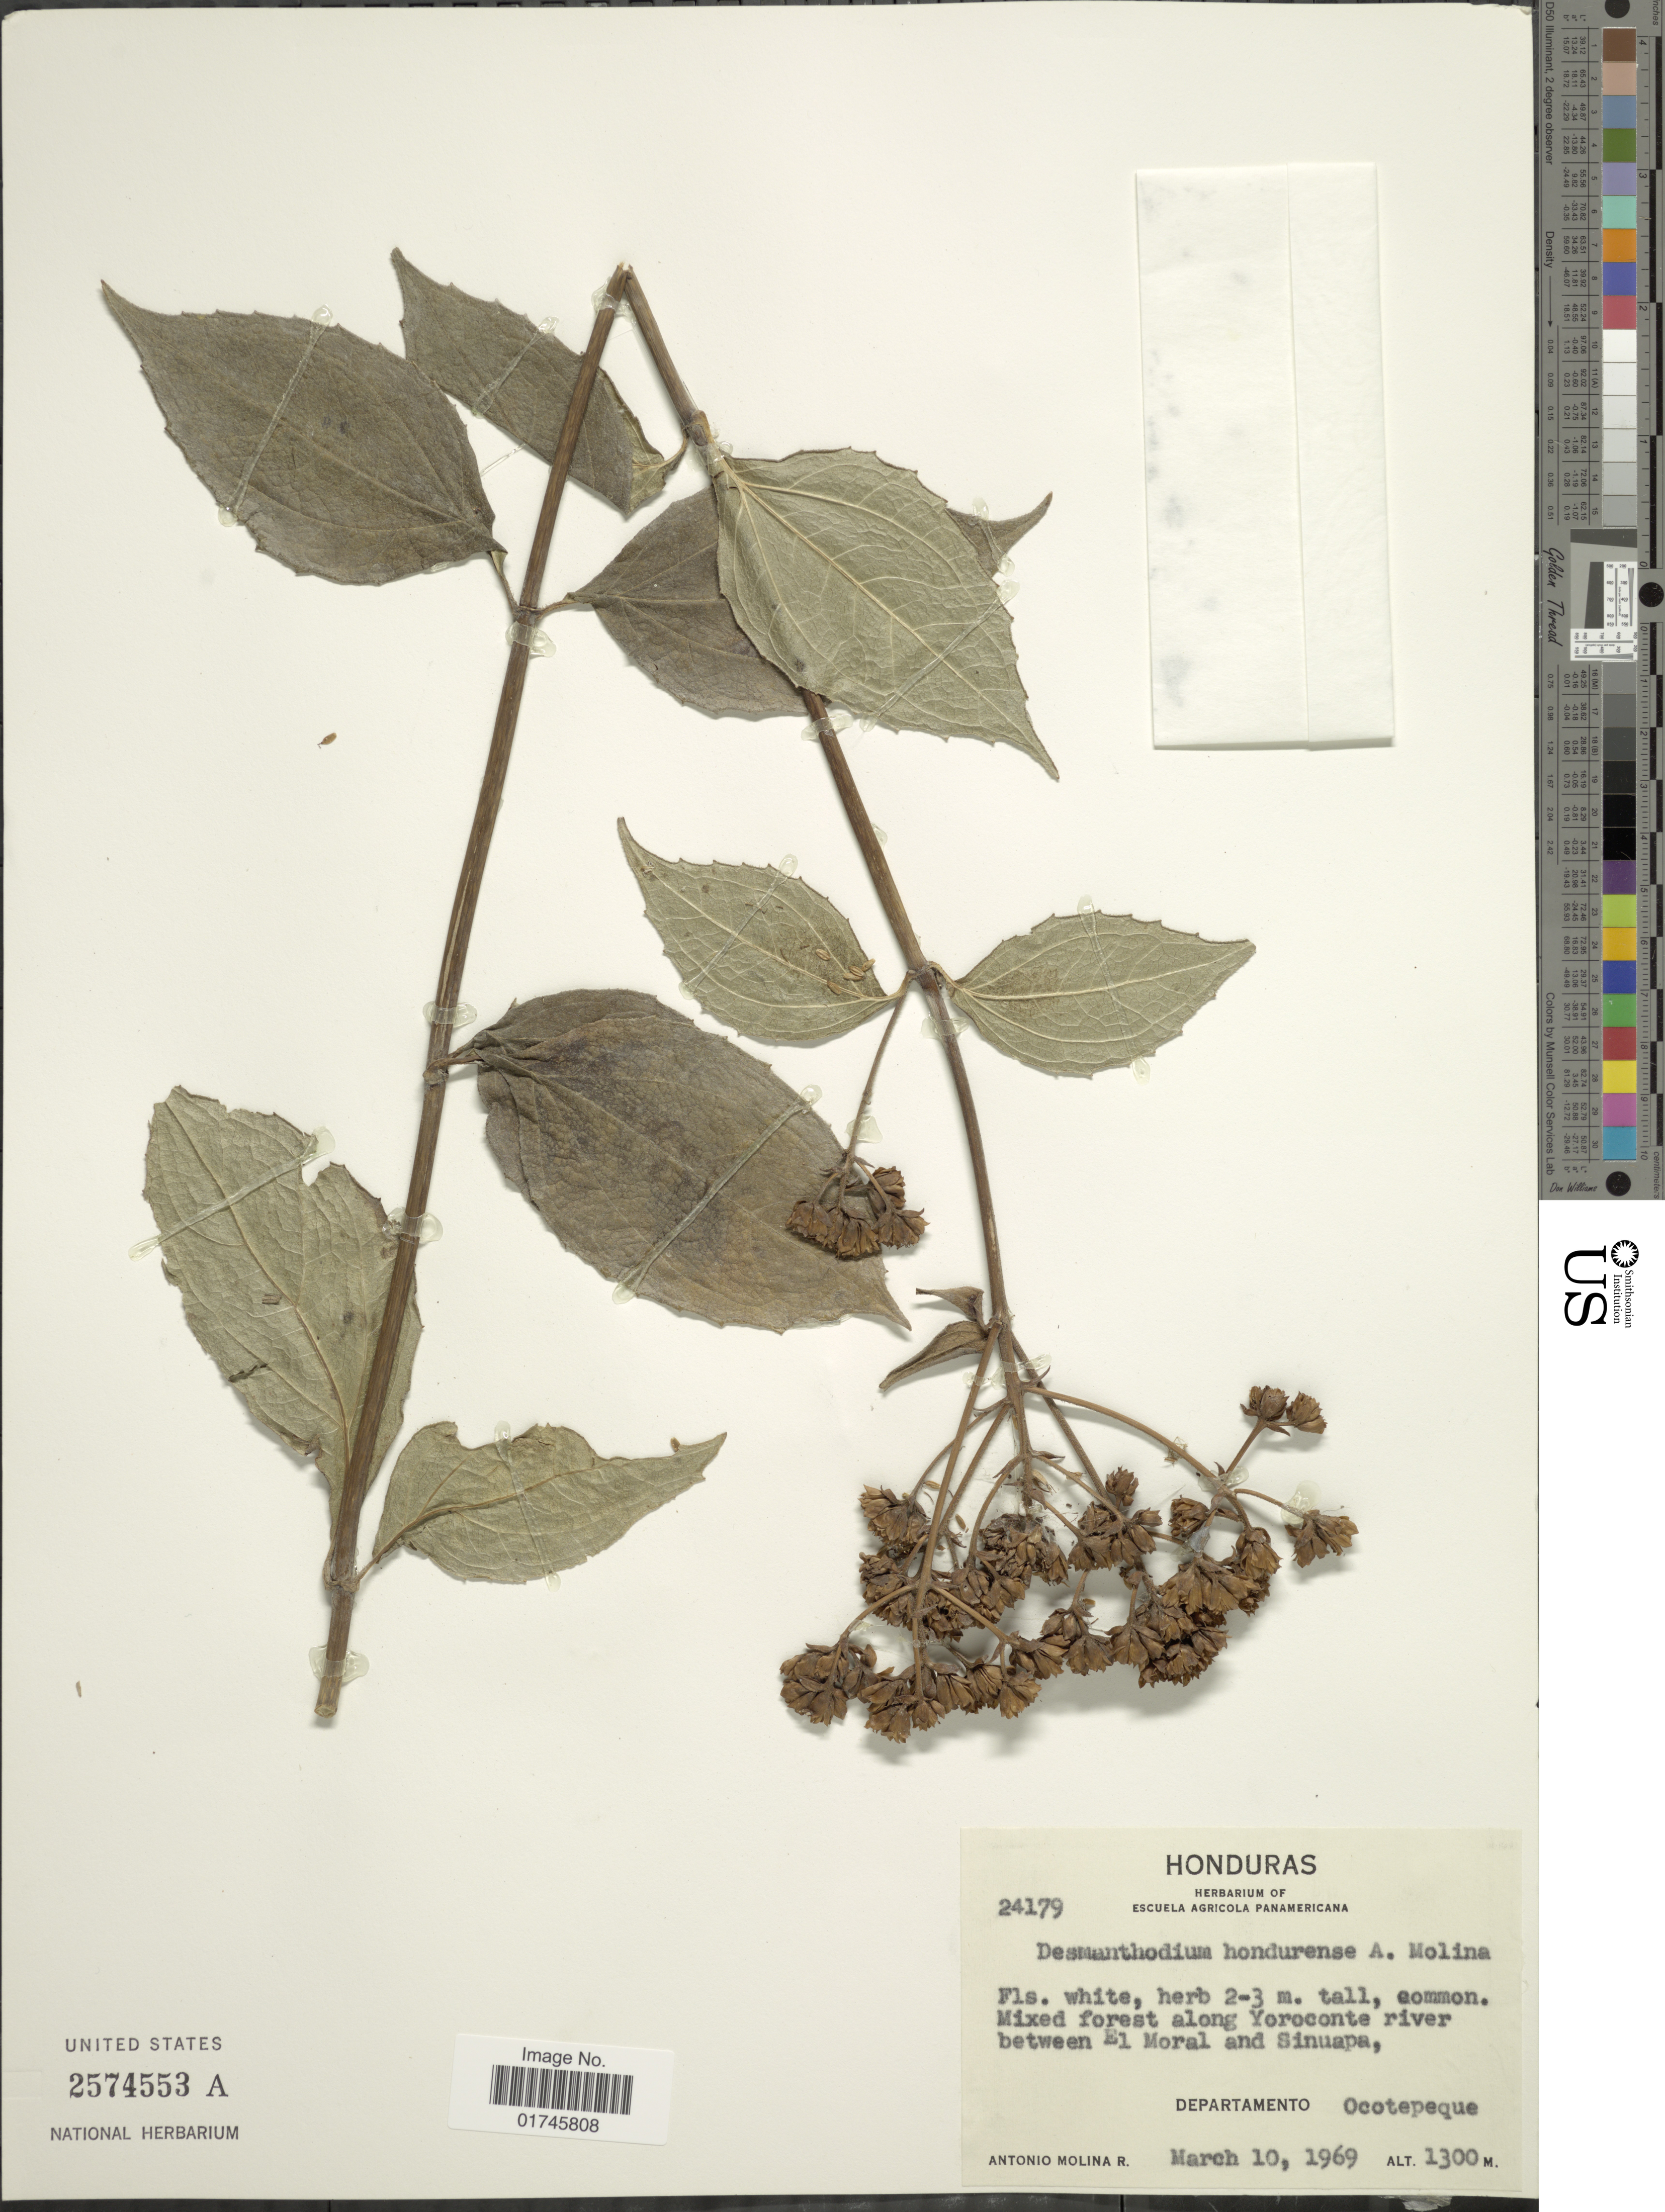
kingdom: Plantae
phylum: Tracheophyta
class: Magnoliopsida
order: Asterales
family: Asteraceae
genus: Desmanthodium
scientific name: Desmanthodium hondurense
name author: Molina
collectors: A. Molina R.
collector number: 24179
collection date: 1969-03-10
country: Honduras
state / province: Ocotepeque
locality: Mixed forest along Yorocconte river between El Moral and Sinuapa. Departamento Ocotepeque.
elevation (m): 1300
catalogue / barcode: US 2574553A